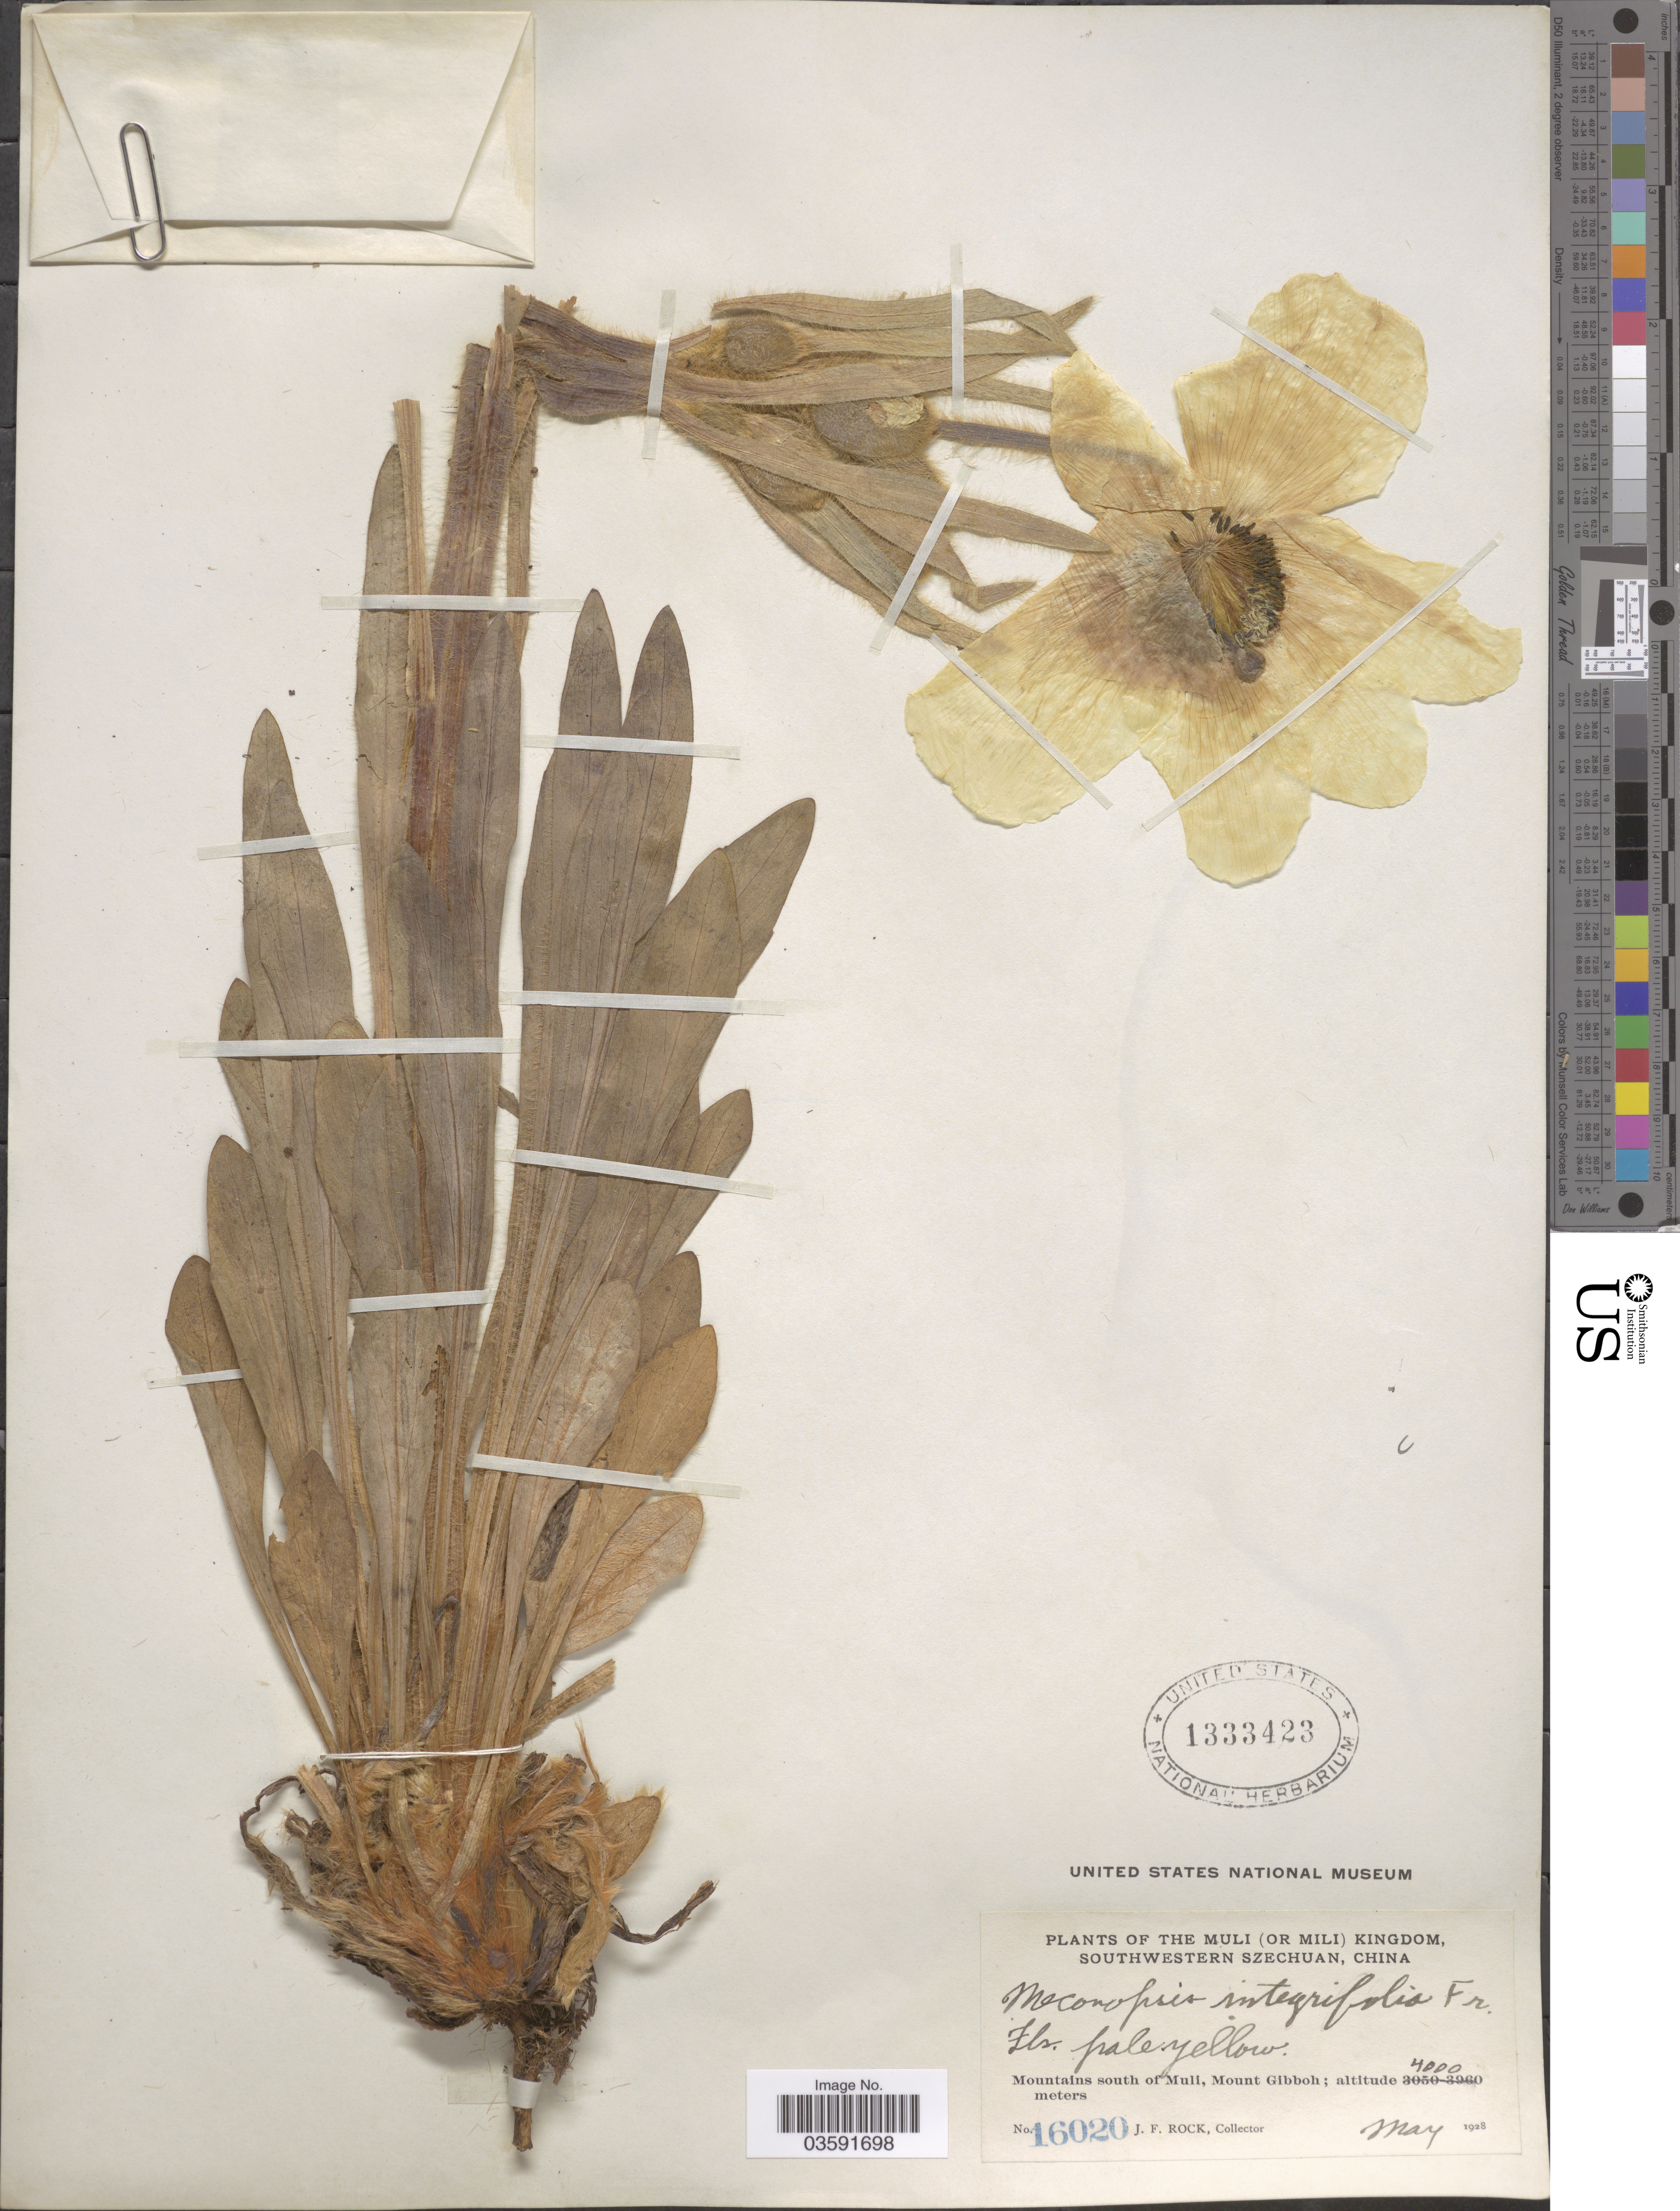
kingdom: Plantae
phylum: Tracheophyta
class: Magnoliopsida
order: Ranunculales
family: Papaveraceae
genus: Meconopsis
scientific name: Meconopsis integrifolia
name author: (Maxim.) Franch.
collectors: J. Rock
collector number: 16020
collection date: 1928-05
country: China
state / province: Sichuan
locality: The Muli (or Mili) Kingdom, Southwestern Szechuan. Mountains south of Muli, Mount Gibboh.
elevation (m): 4000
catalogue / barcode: US 1333423